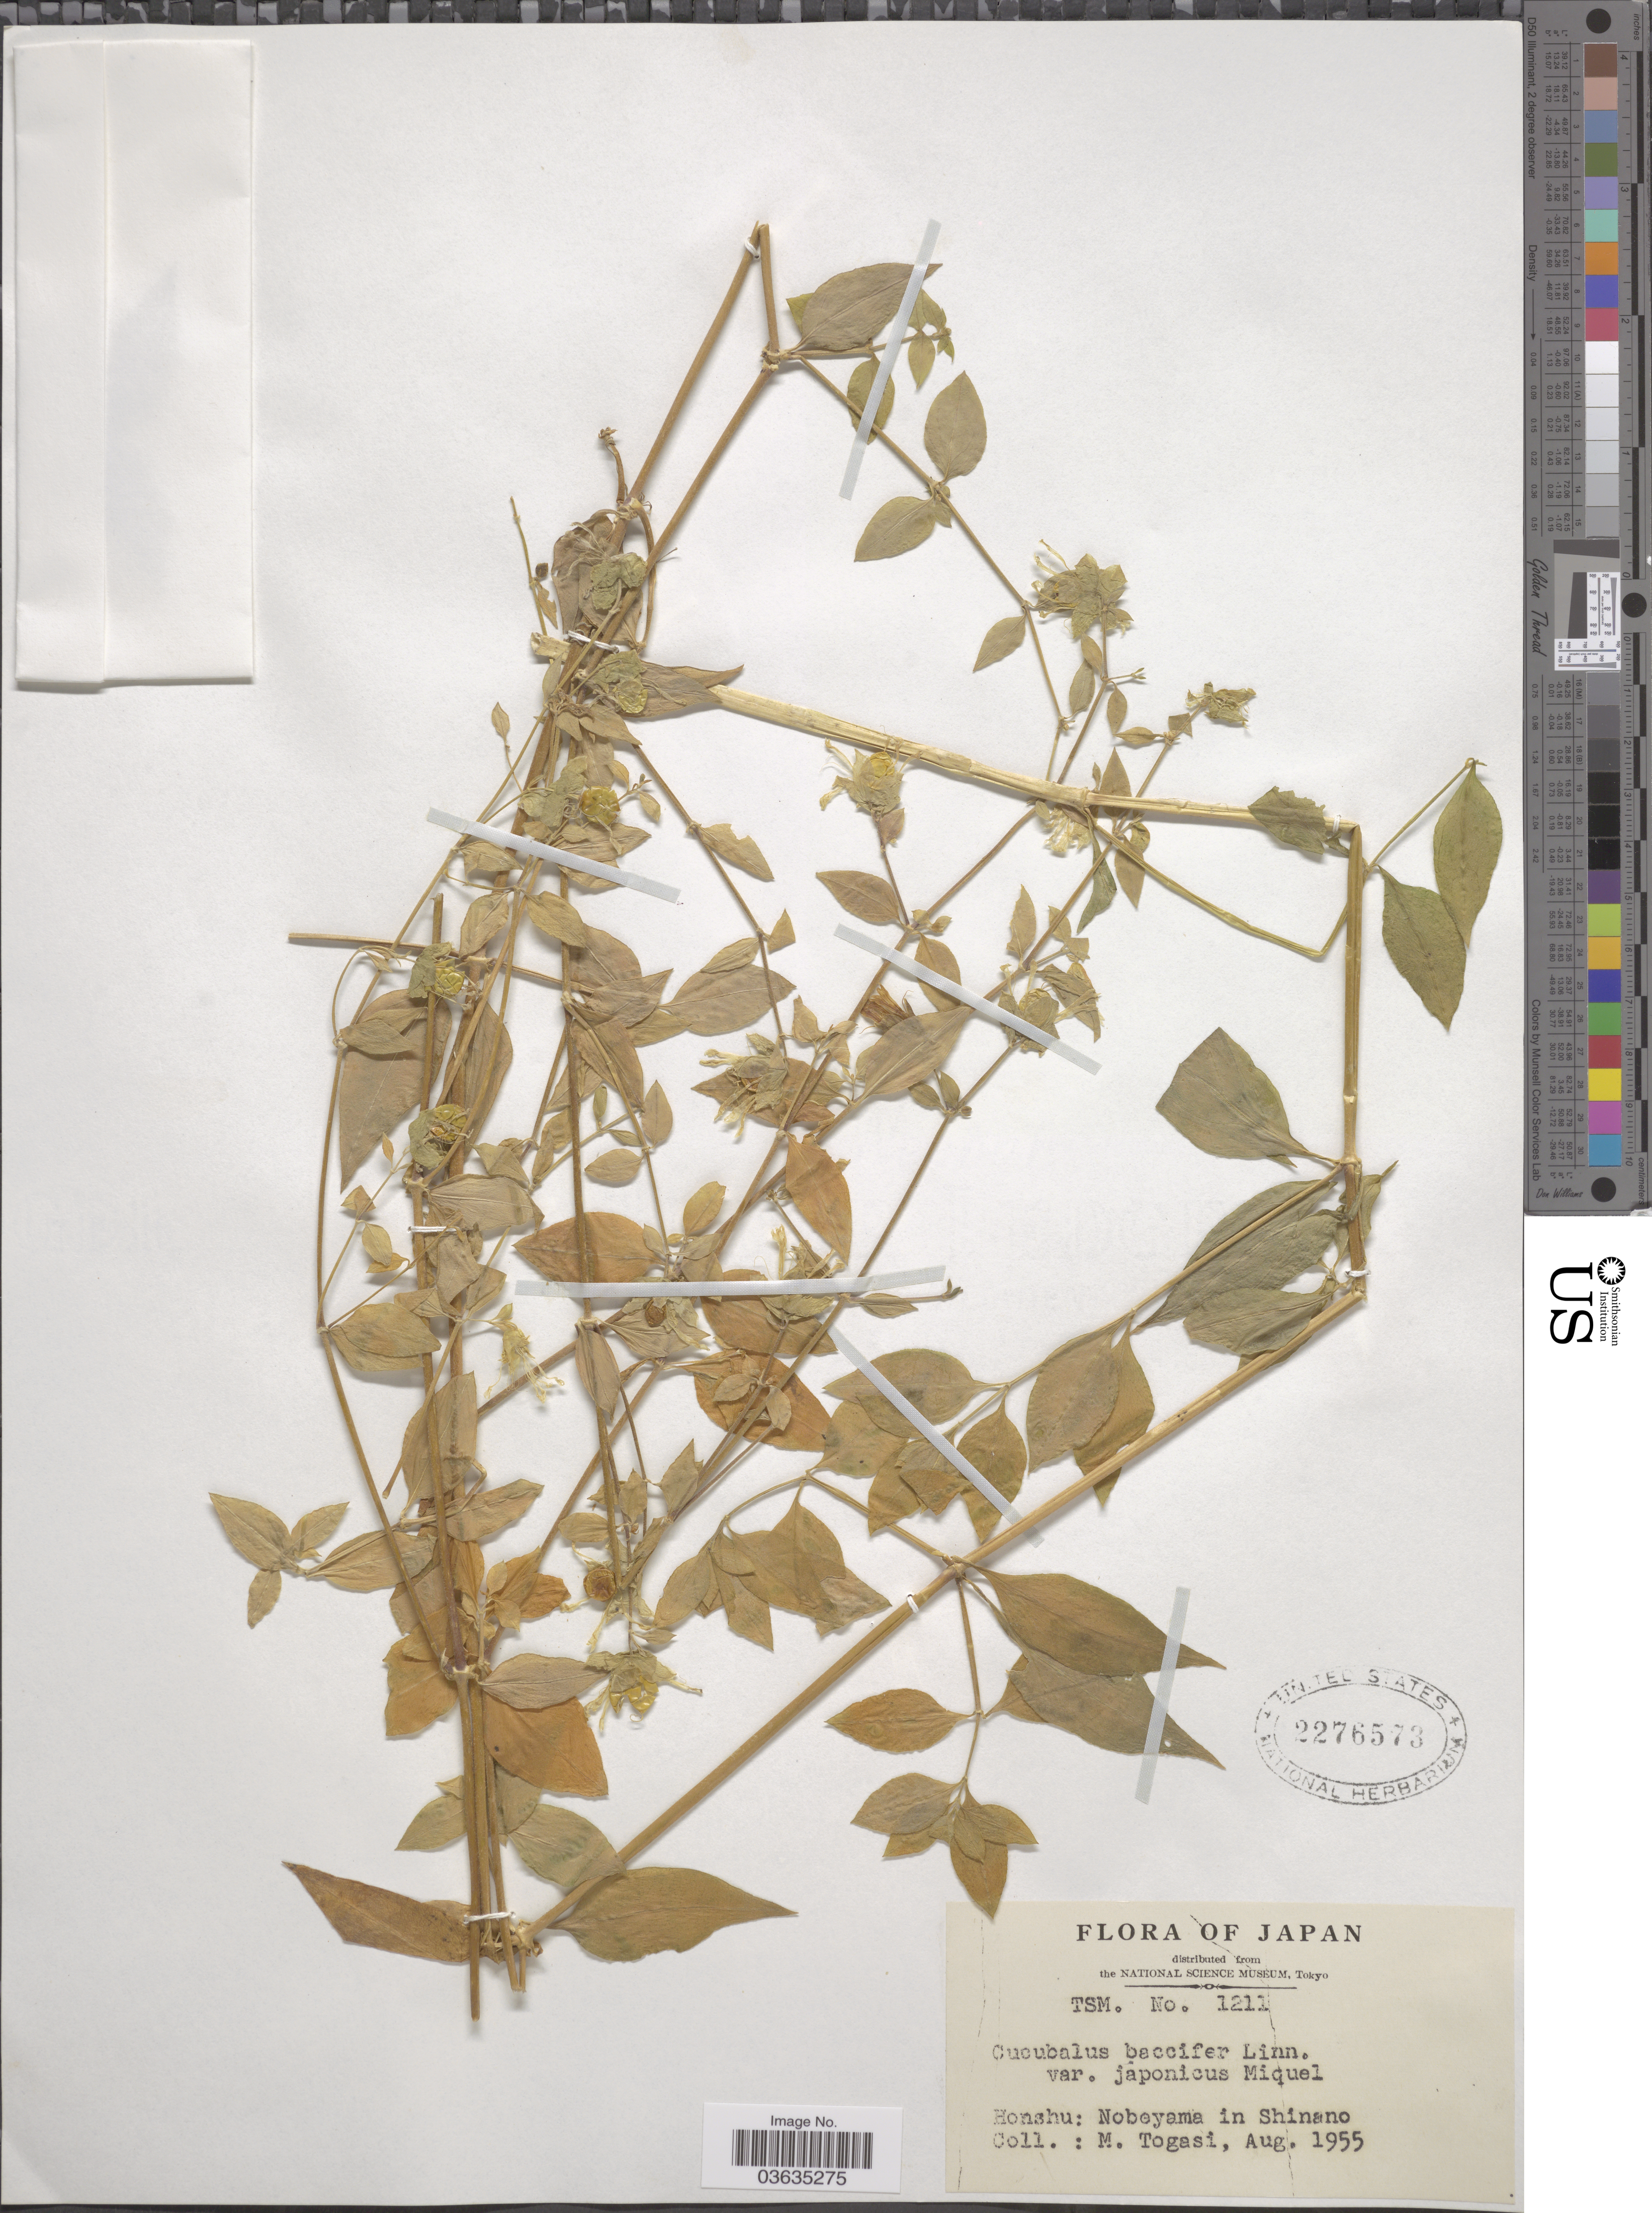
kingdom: Plantae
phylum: Tracheophyta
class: Magnoliopsida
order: Caryophyllales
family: Caryophyllaceae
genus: Silene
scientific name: Silene baccifera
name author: (L.) Durande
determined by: U.S. National Herbarium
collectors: M. Togasi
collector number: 1211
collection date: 1955-08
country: Japan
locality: Honshu: Nobeyama in Shinano.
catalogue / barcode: US 2276573